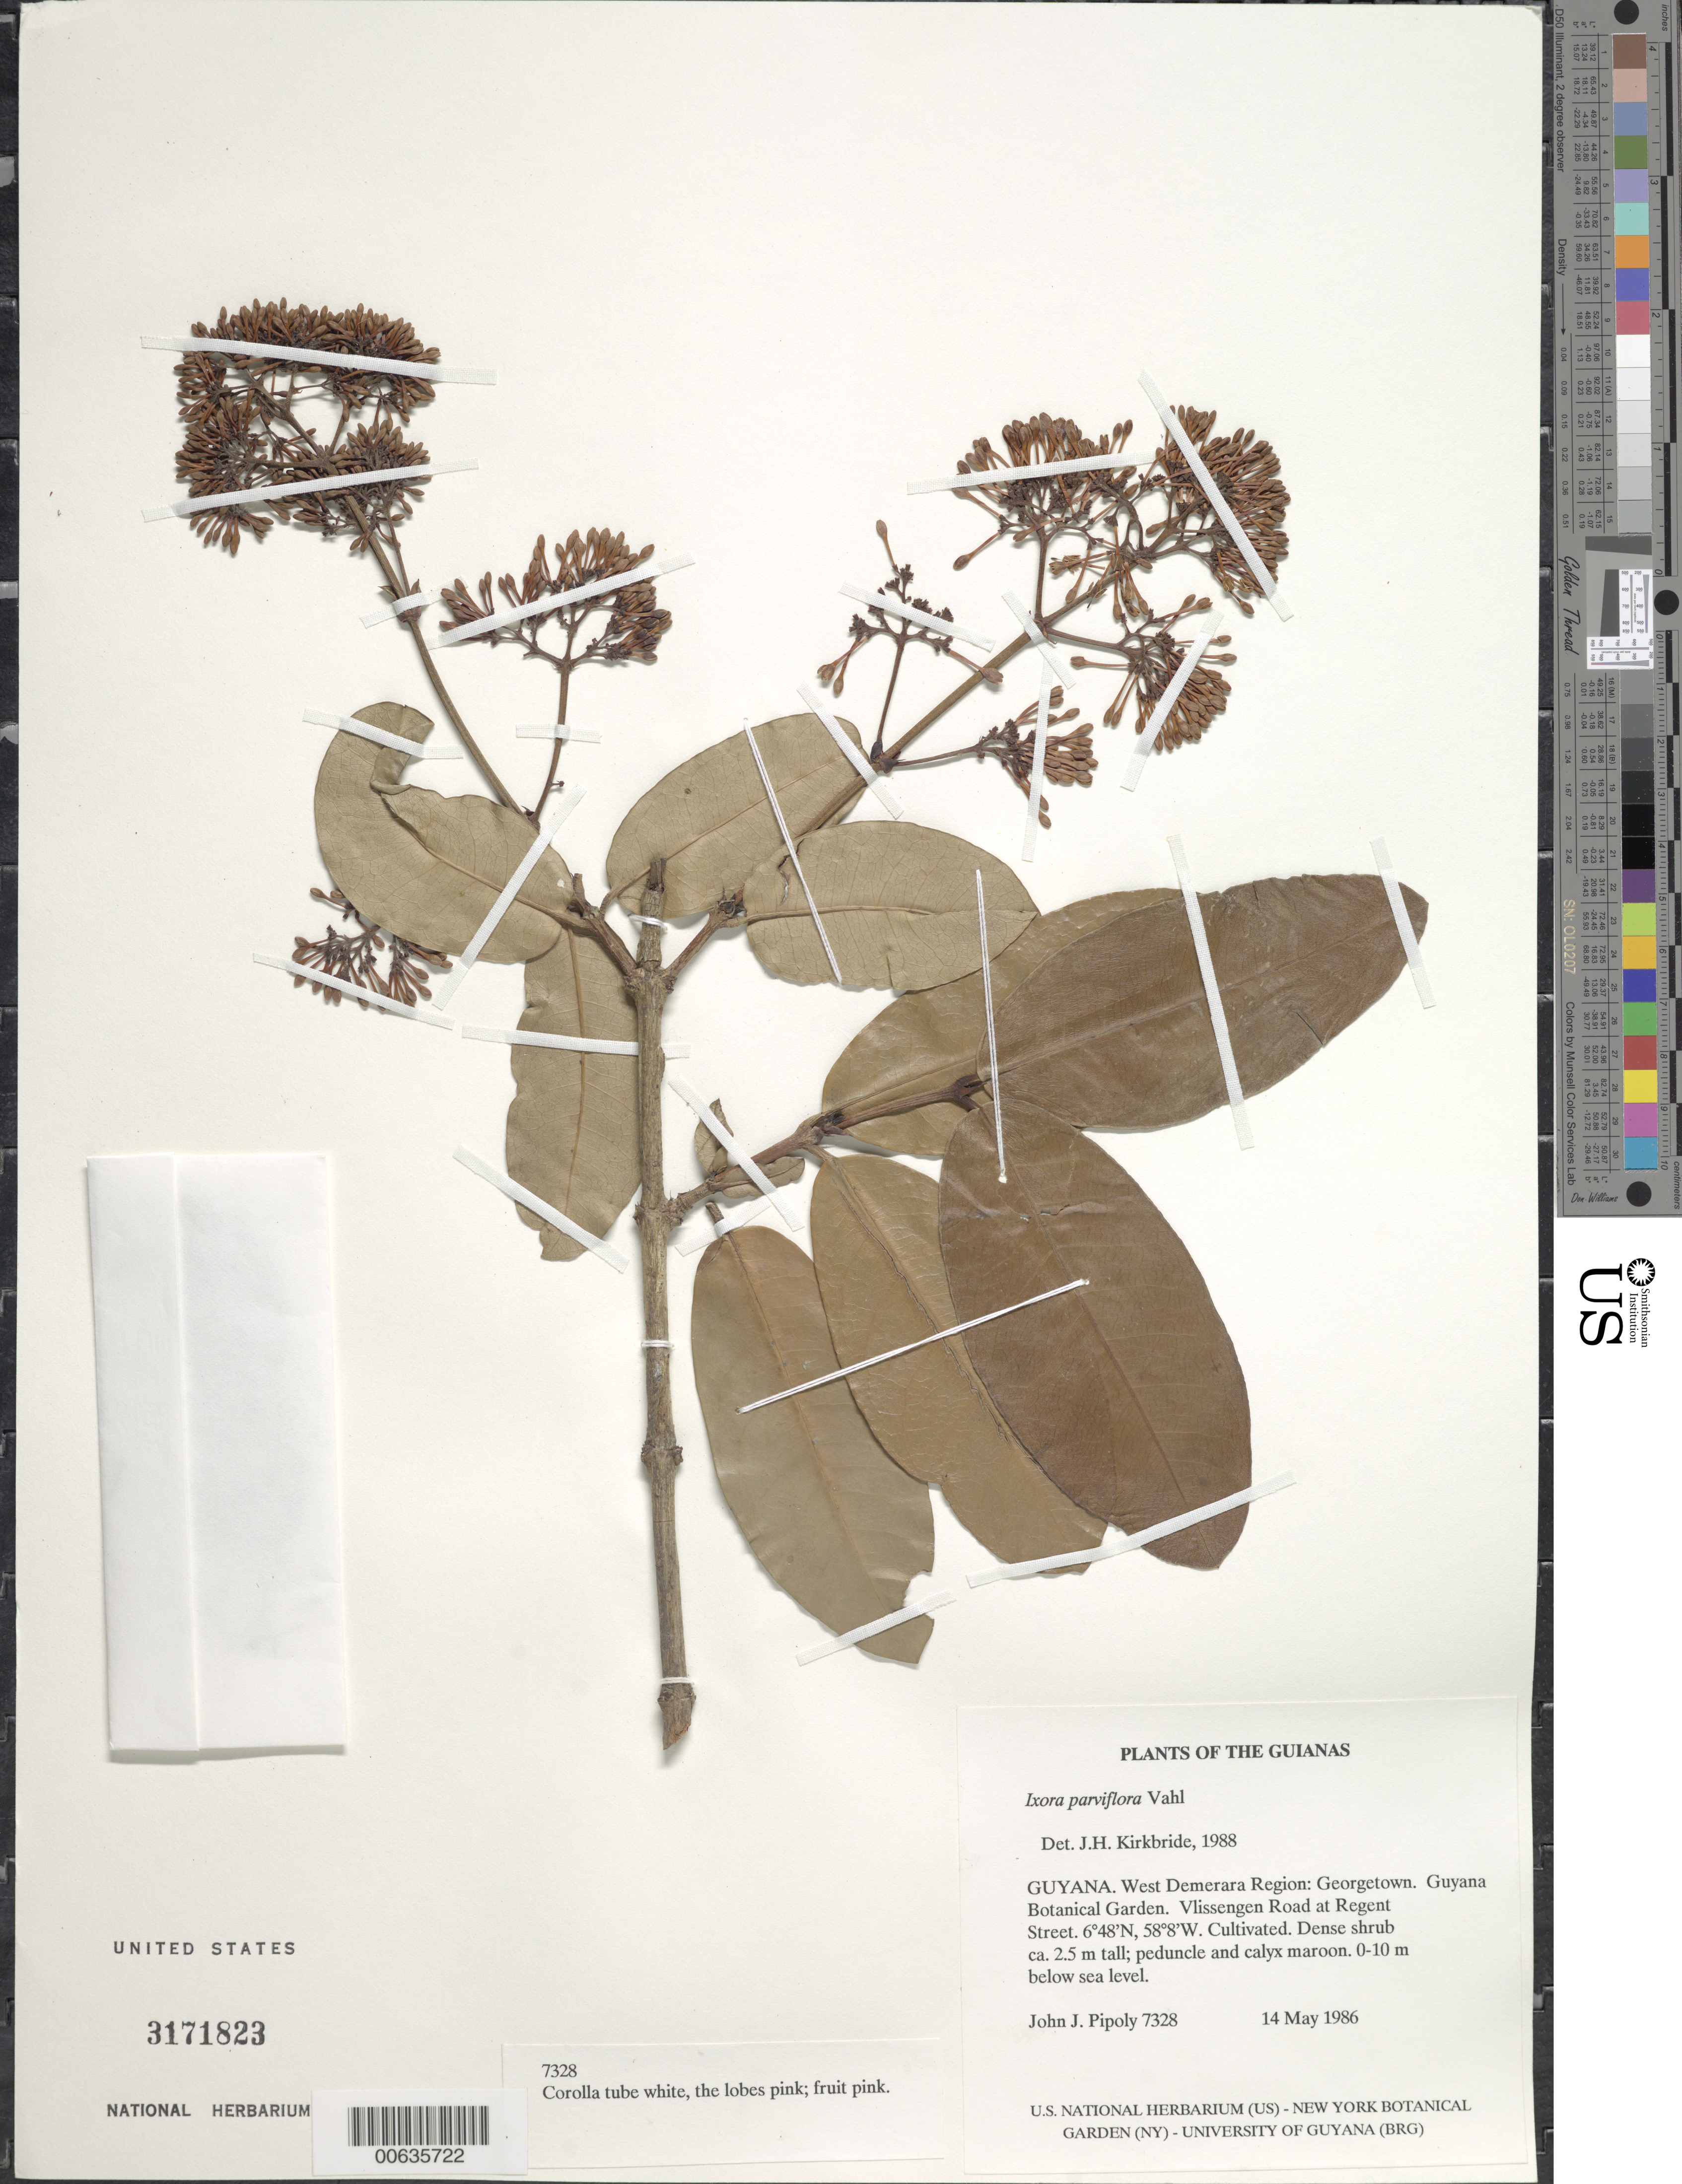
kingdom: Plantae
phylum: Tracheophyta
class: Magnoliopsida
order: Gentianales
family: Rubiaceae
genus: Ixora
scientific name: Ixora parviflora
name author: Vahl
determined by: Kirkbride, J. H.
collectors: J. J. Pipoly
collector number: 7328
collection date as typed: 14 May 1986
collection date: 1986-05-14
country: Guyana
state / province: Demerara-Mahaica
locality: Georgetown. Guyana Botanical Garden. Vlissengen Road at Regent Street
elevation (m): -3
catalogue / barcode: US 3171823